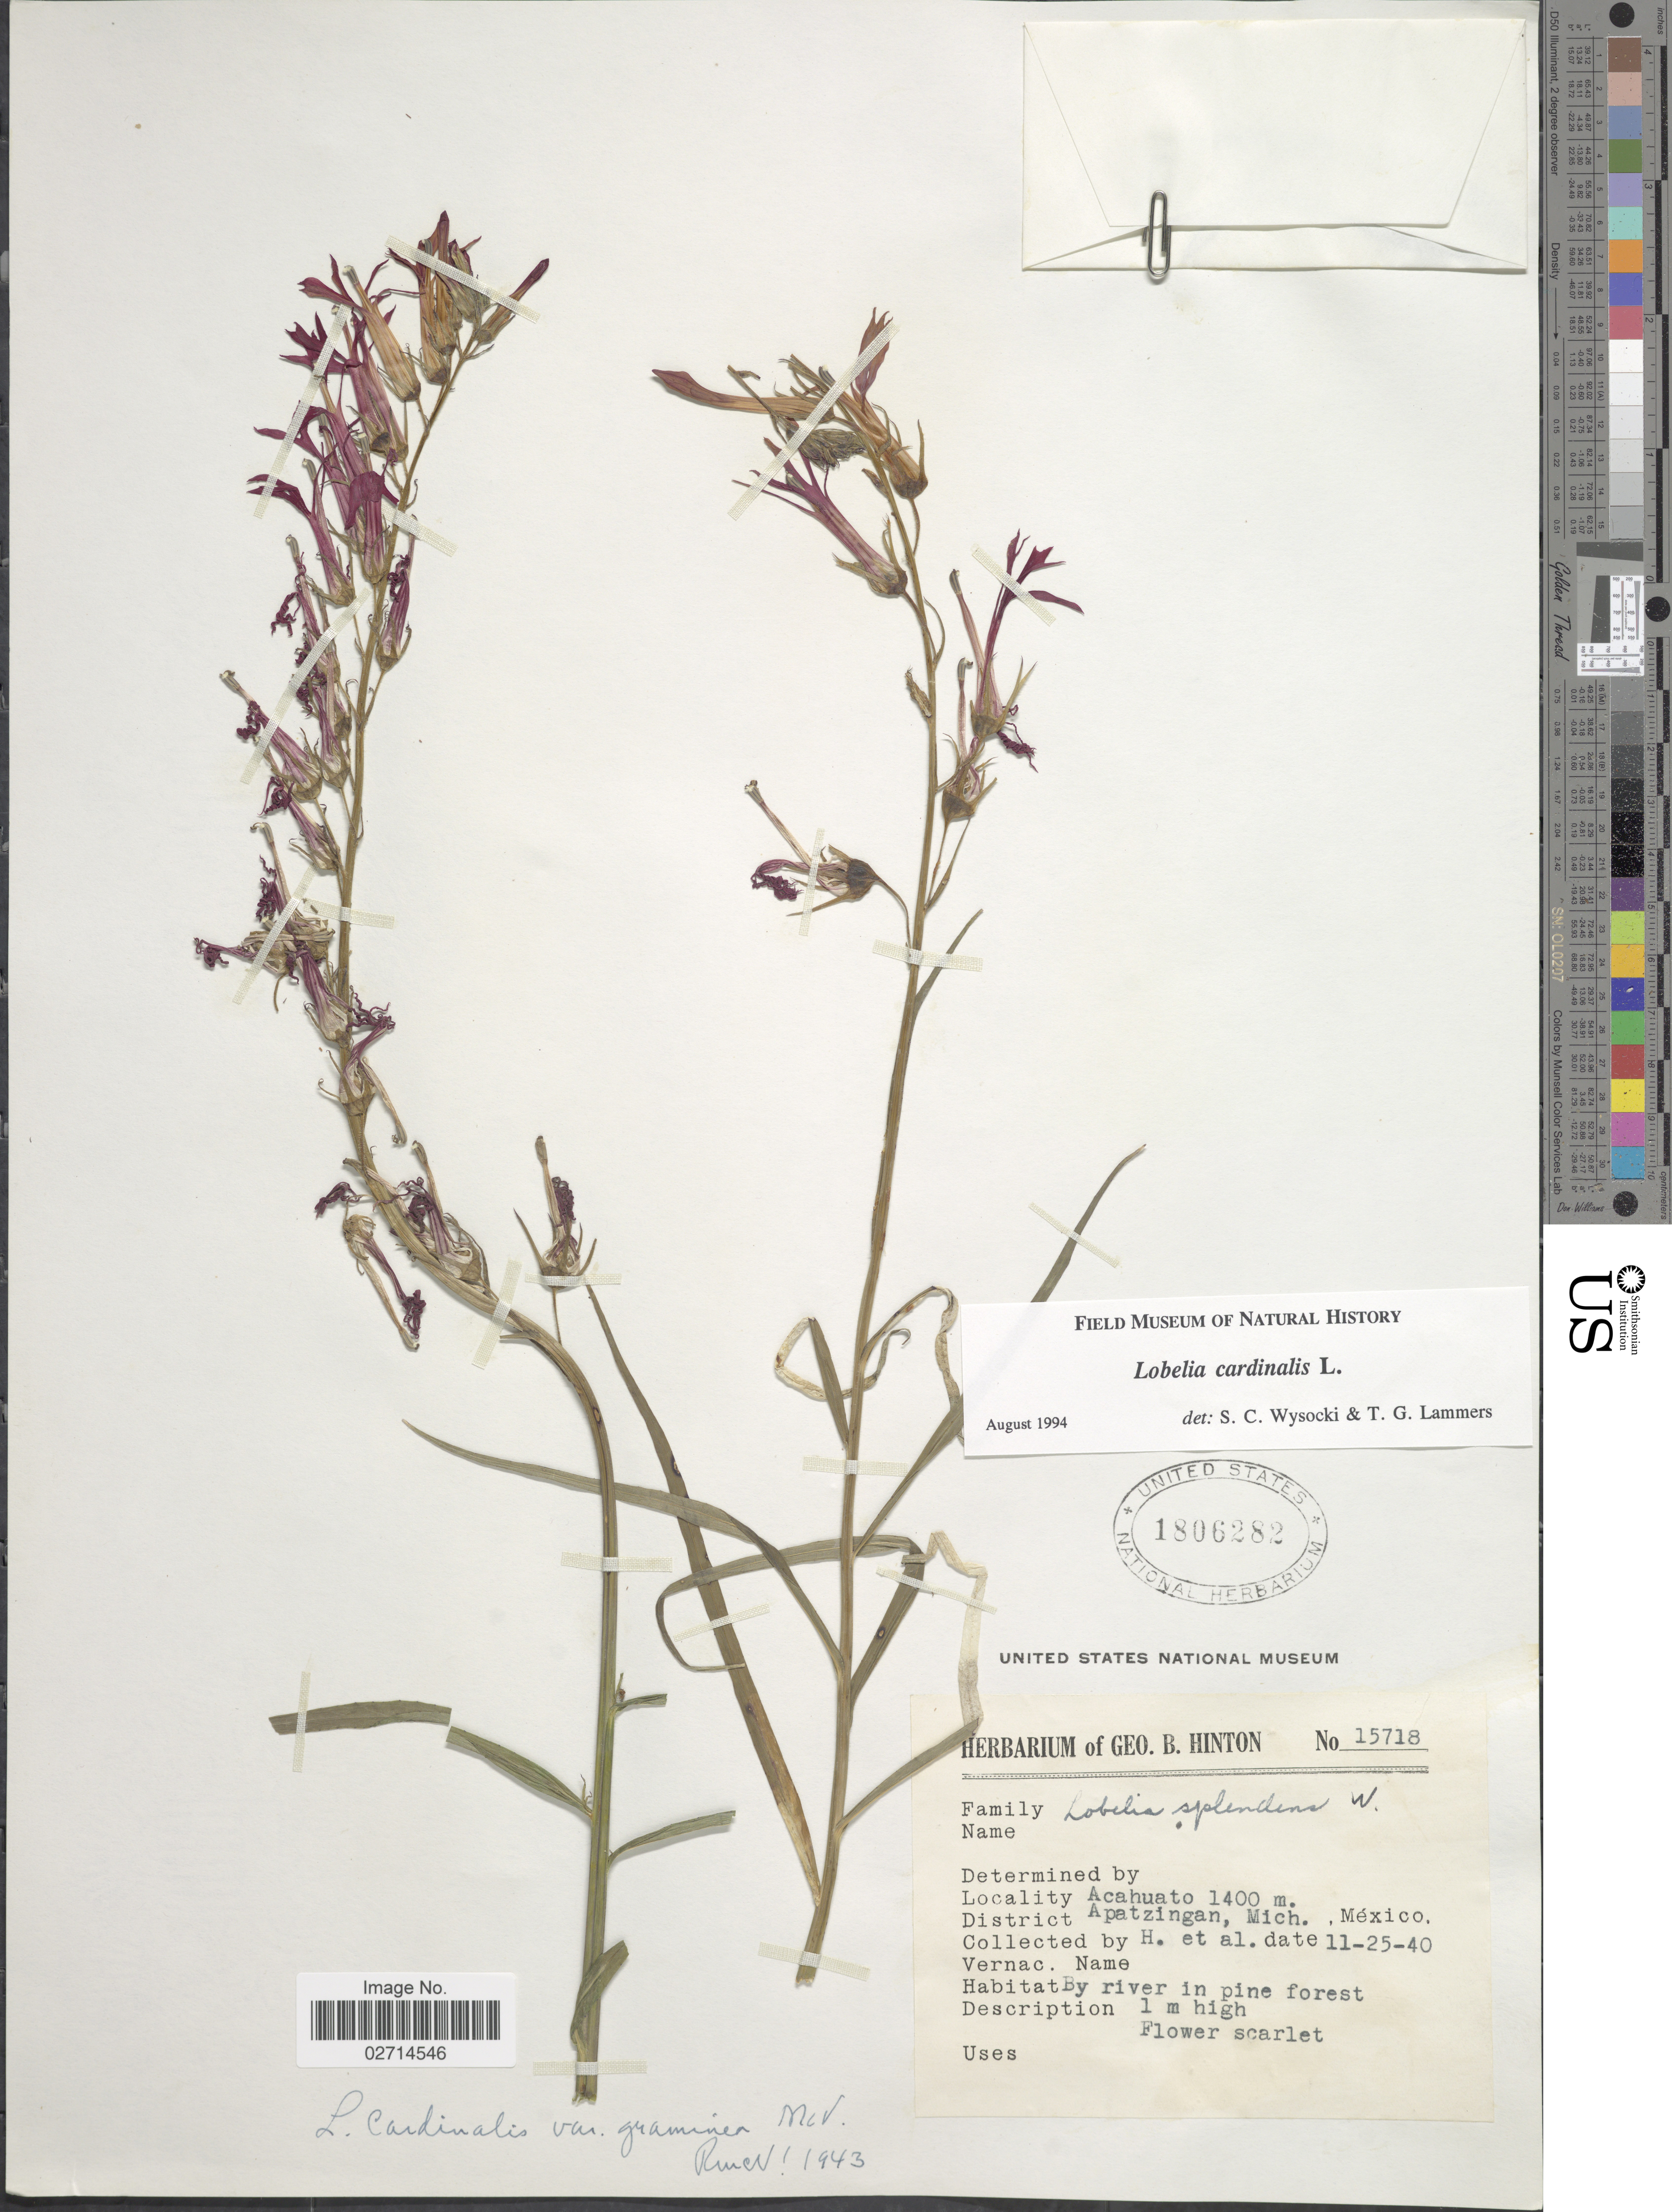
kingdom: Plantae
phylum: Tracheophyta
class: Magnoliopsida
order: Asterales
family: Campanulaceae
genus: Lobelia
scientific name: Lobelia cardinalis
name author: L.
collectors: G. B. Hinton & et al.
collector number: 15718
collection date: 1940-11-25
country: Mexico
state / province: Michoacán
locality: Acahuato. district Apatzingan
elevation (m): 1400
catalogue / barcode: US 1806282